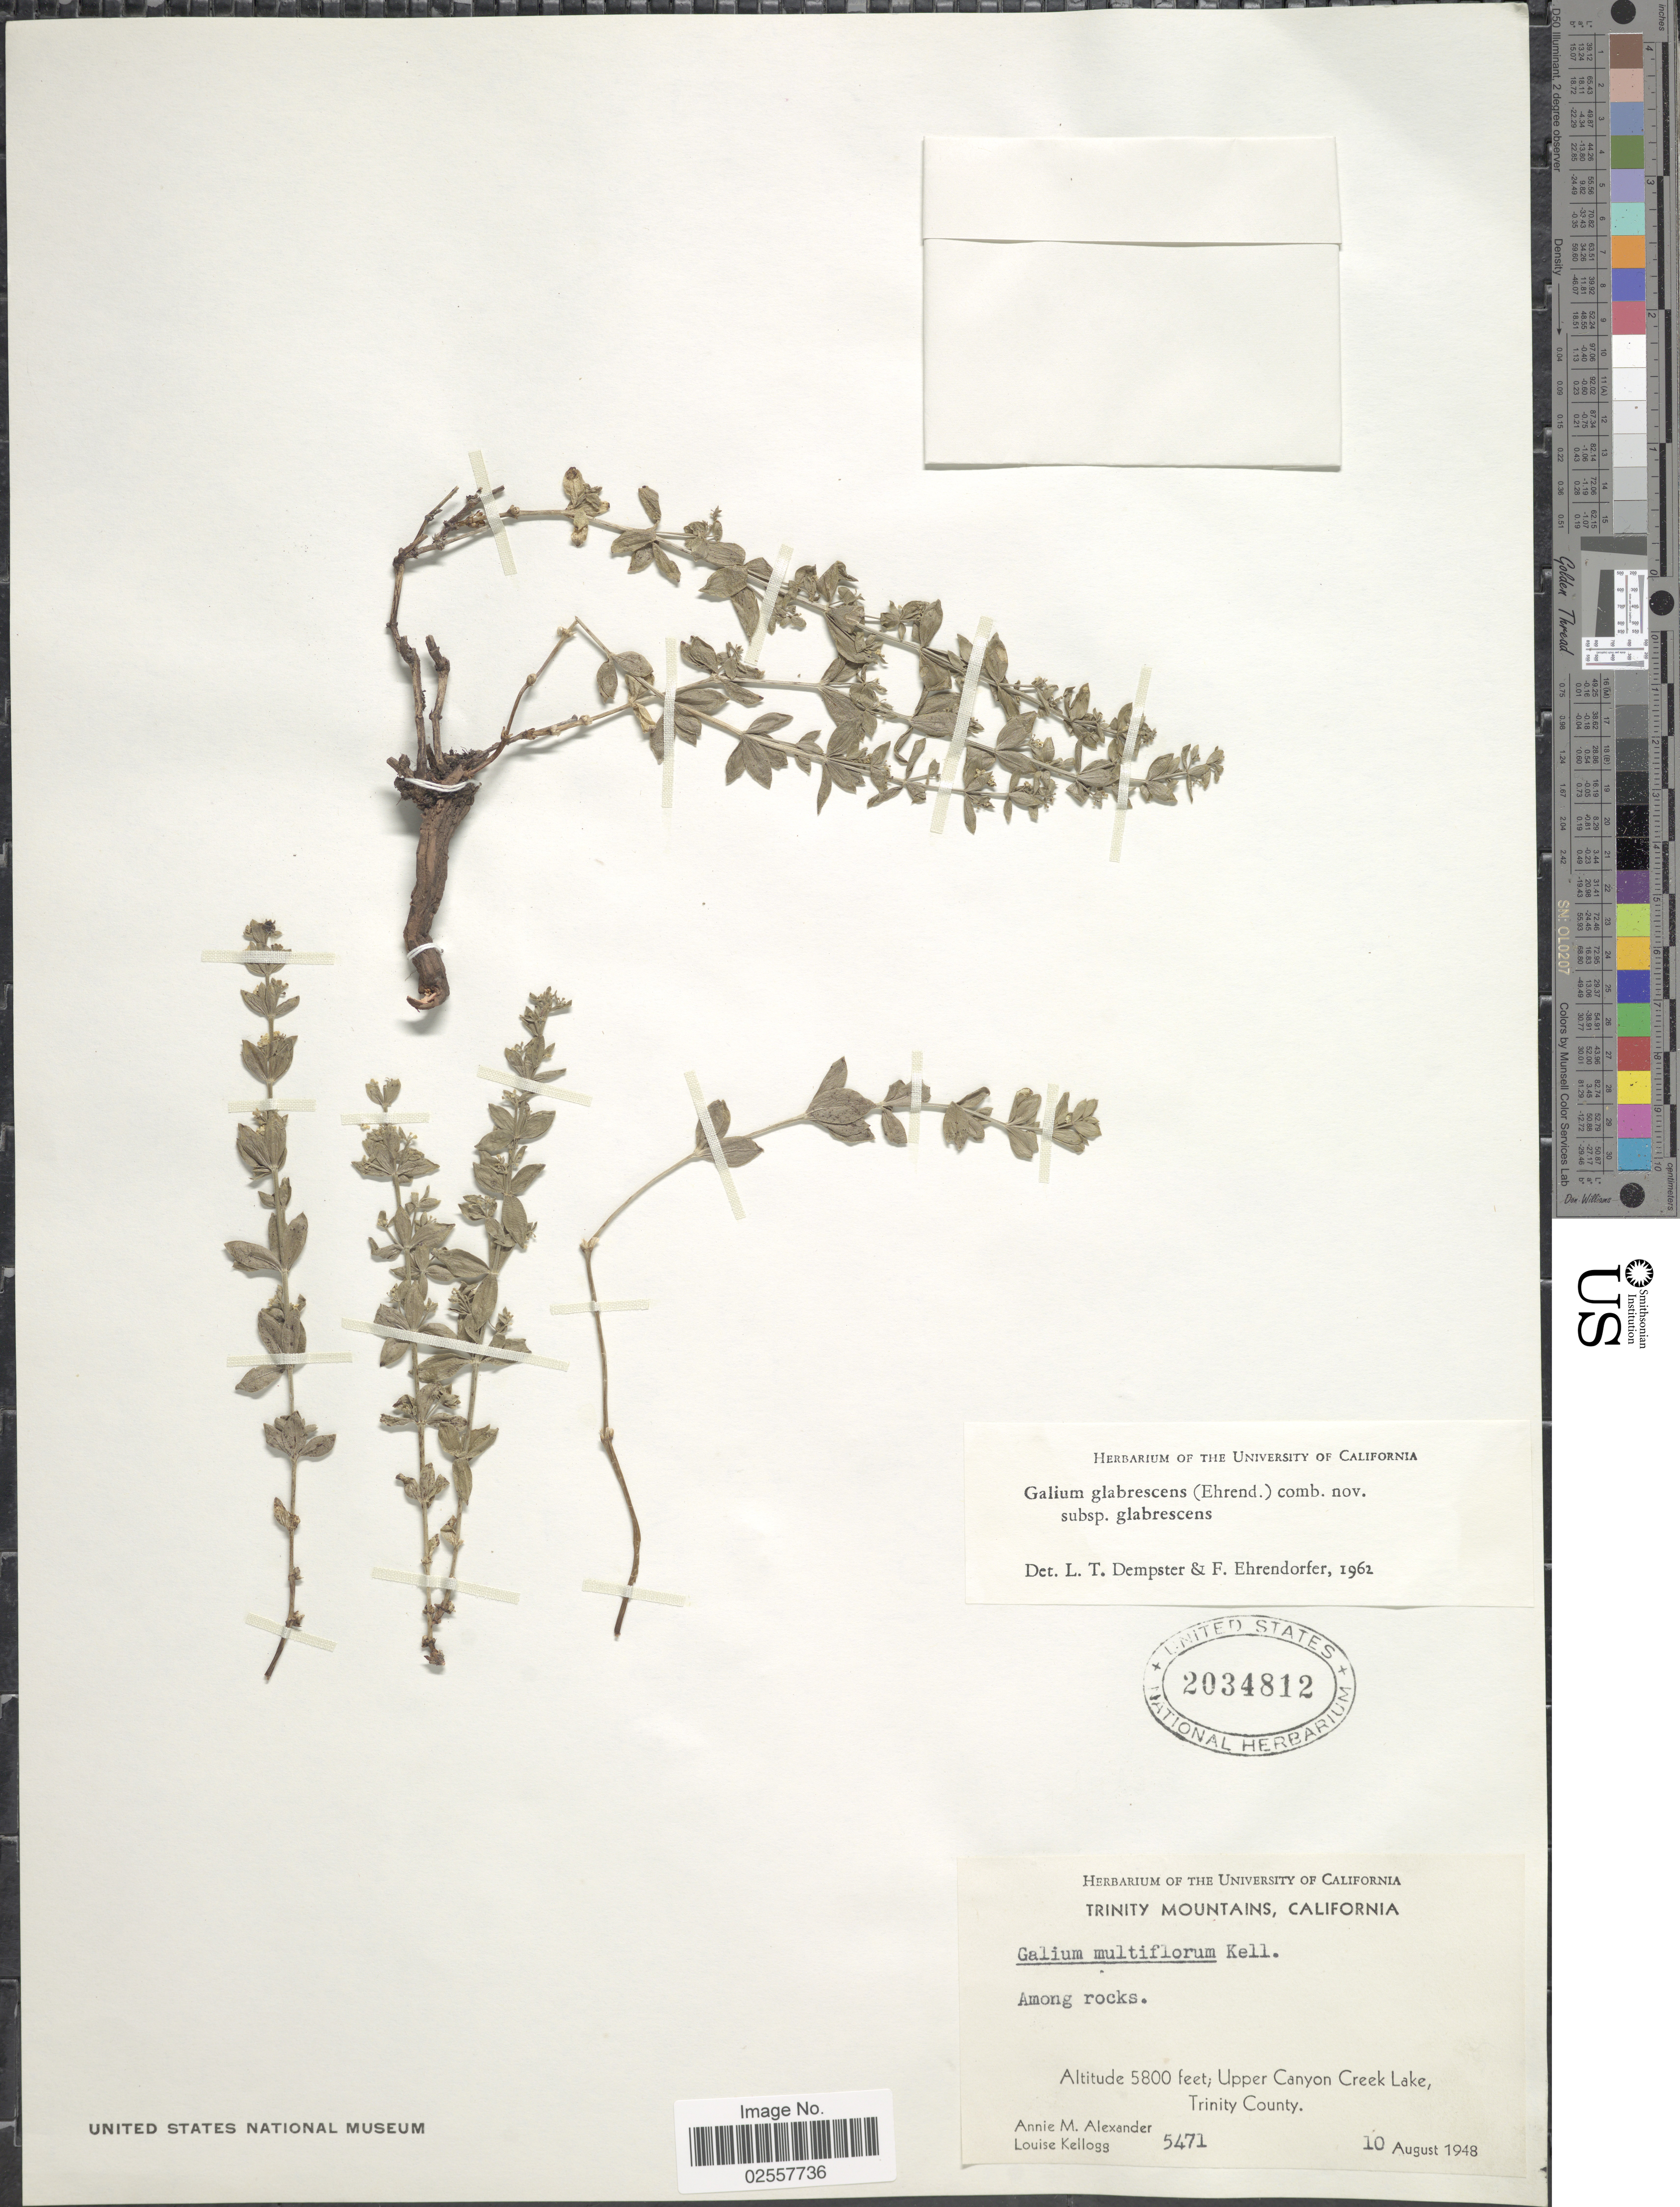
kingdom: Plantae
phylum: Tracheophyta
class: Magnoliopsida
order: Gentianales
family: Rubiaceae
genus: Galium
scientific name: Galium glabrescens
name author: (Ehrend.) Dempster & Ehrend.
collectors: A. M. Alexander & L. Kellogg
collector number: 5471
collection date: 1948-08-10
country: United States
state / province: California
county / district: Trinity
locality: Trinity Mountains. Among rocks. Upper Canyon Creek Lake, Trinity County.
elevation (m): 1768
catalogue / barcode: US 2034812